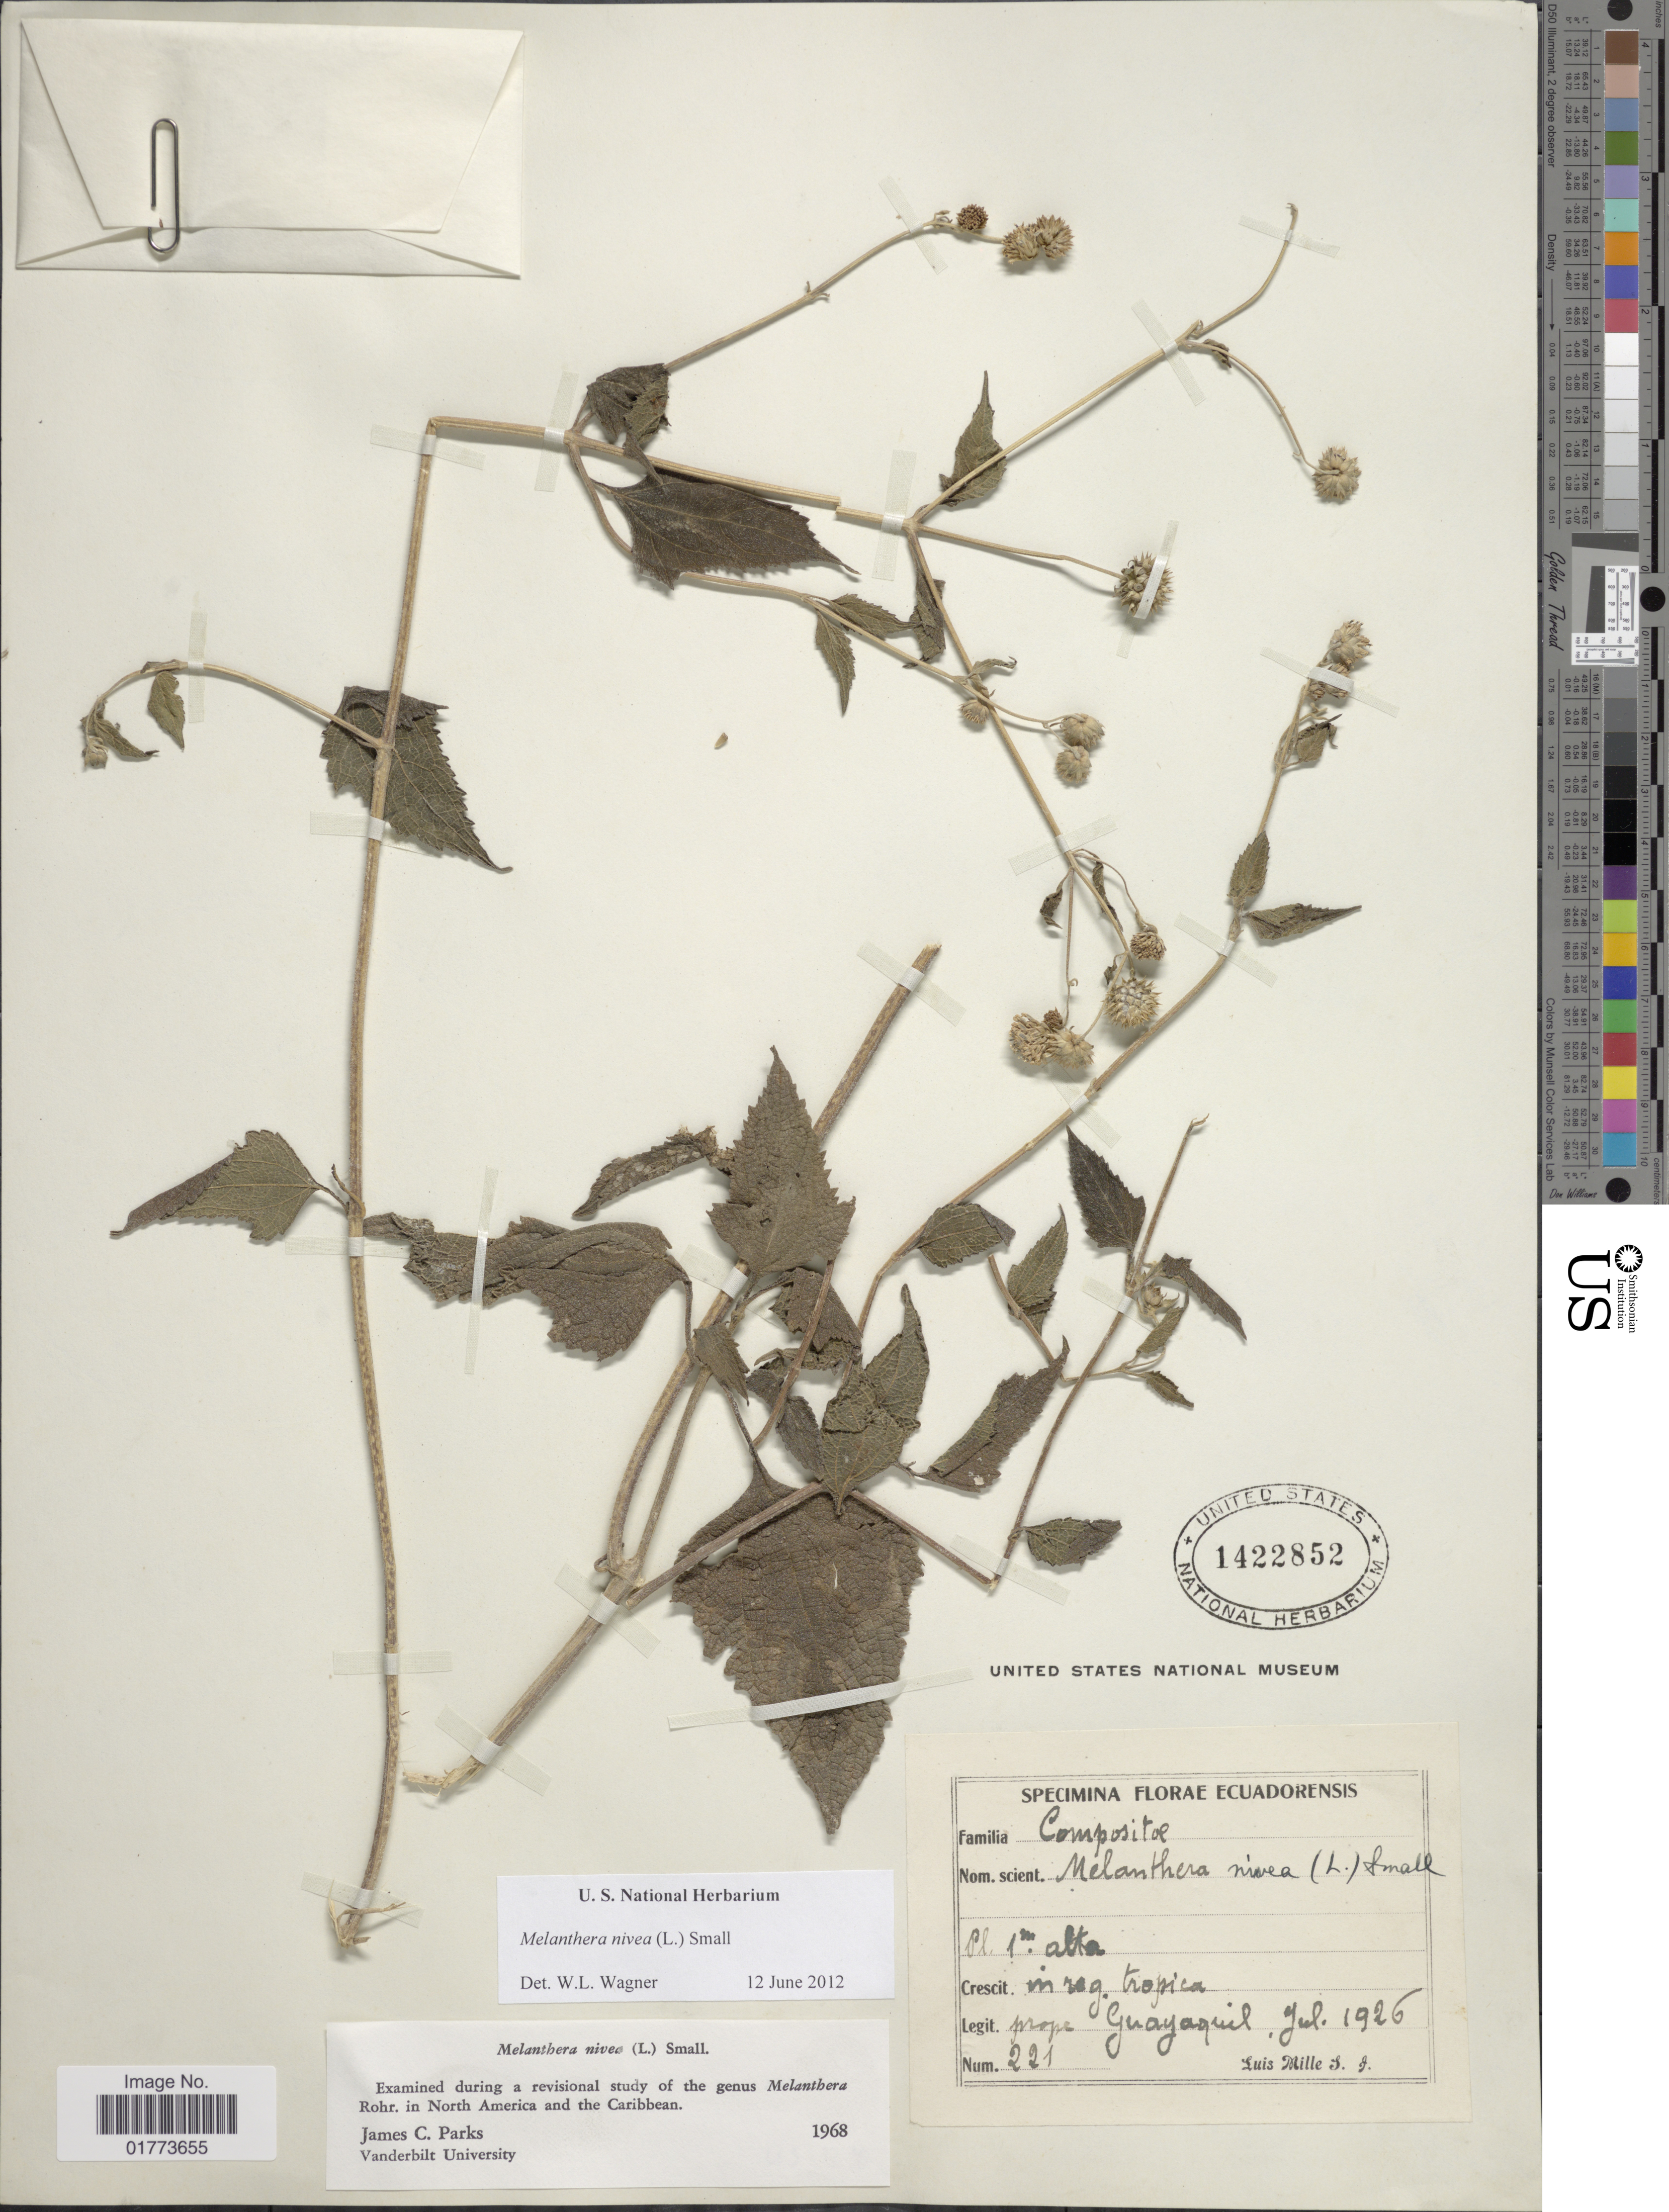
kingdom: Plantae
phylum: Tracheophyta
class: Magnoliopsida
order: Asterales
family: Asteraceae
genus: Melanthera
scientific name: Melanthera nivea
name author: (L.) Small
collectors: L. Mille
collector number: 221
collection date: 1926-07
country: Ecuador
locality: Prope Guayaquil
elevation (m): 1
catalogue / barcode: US 1422852